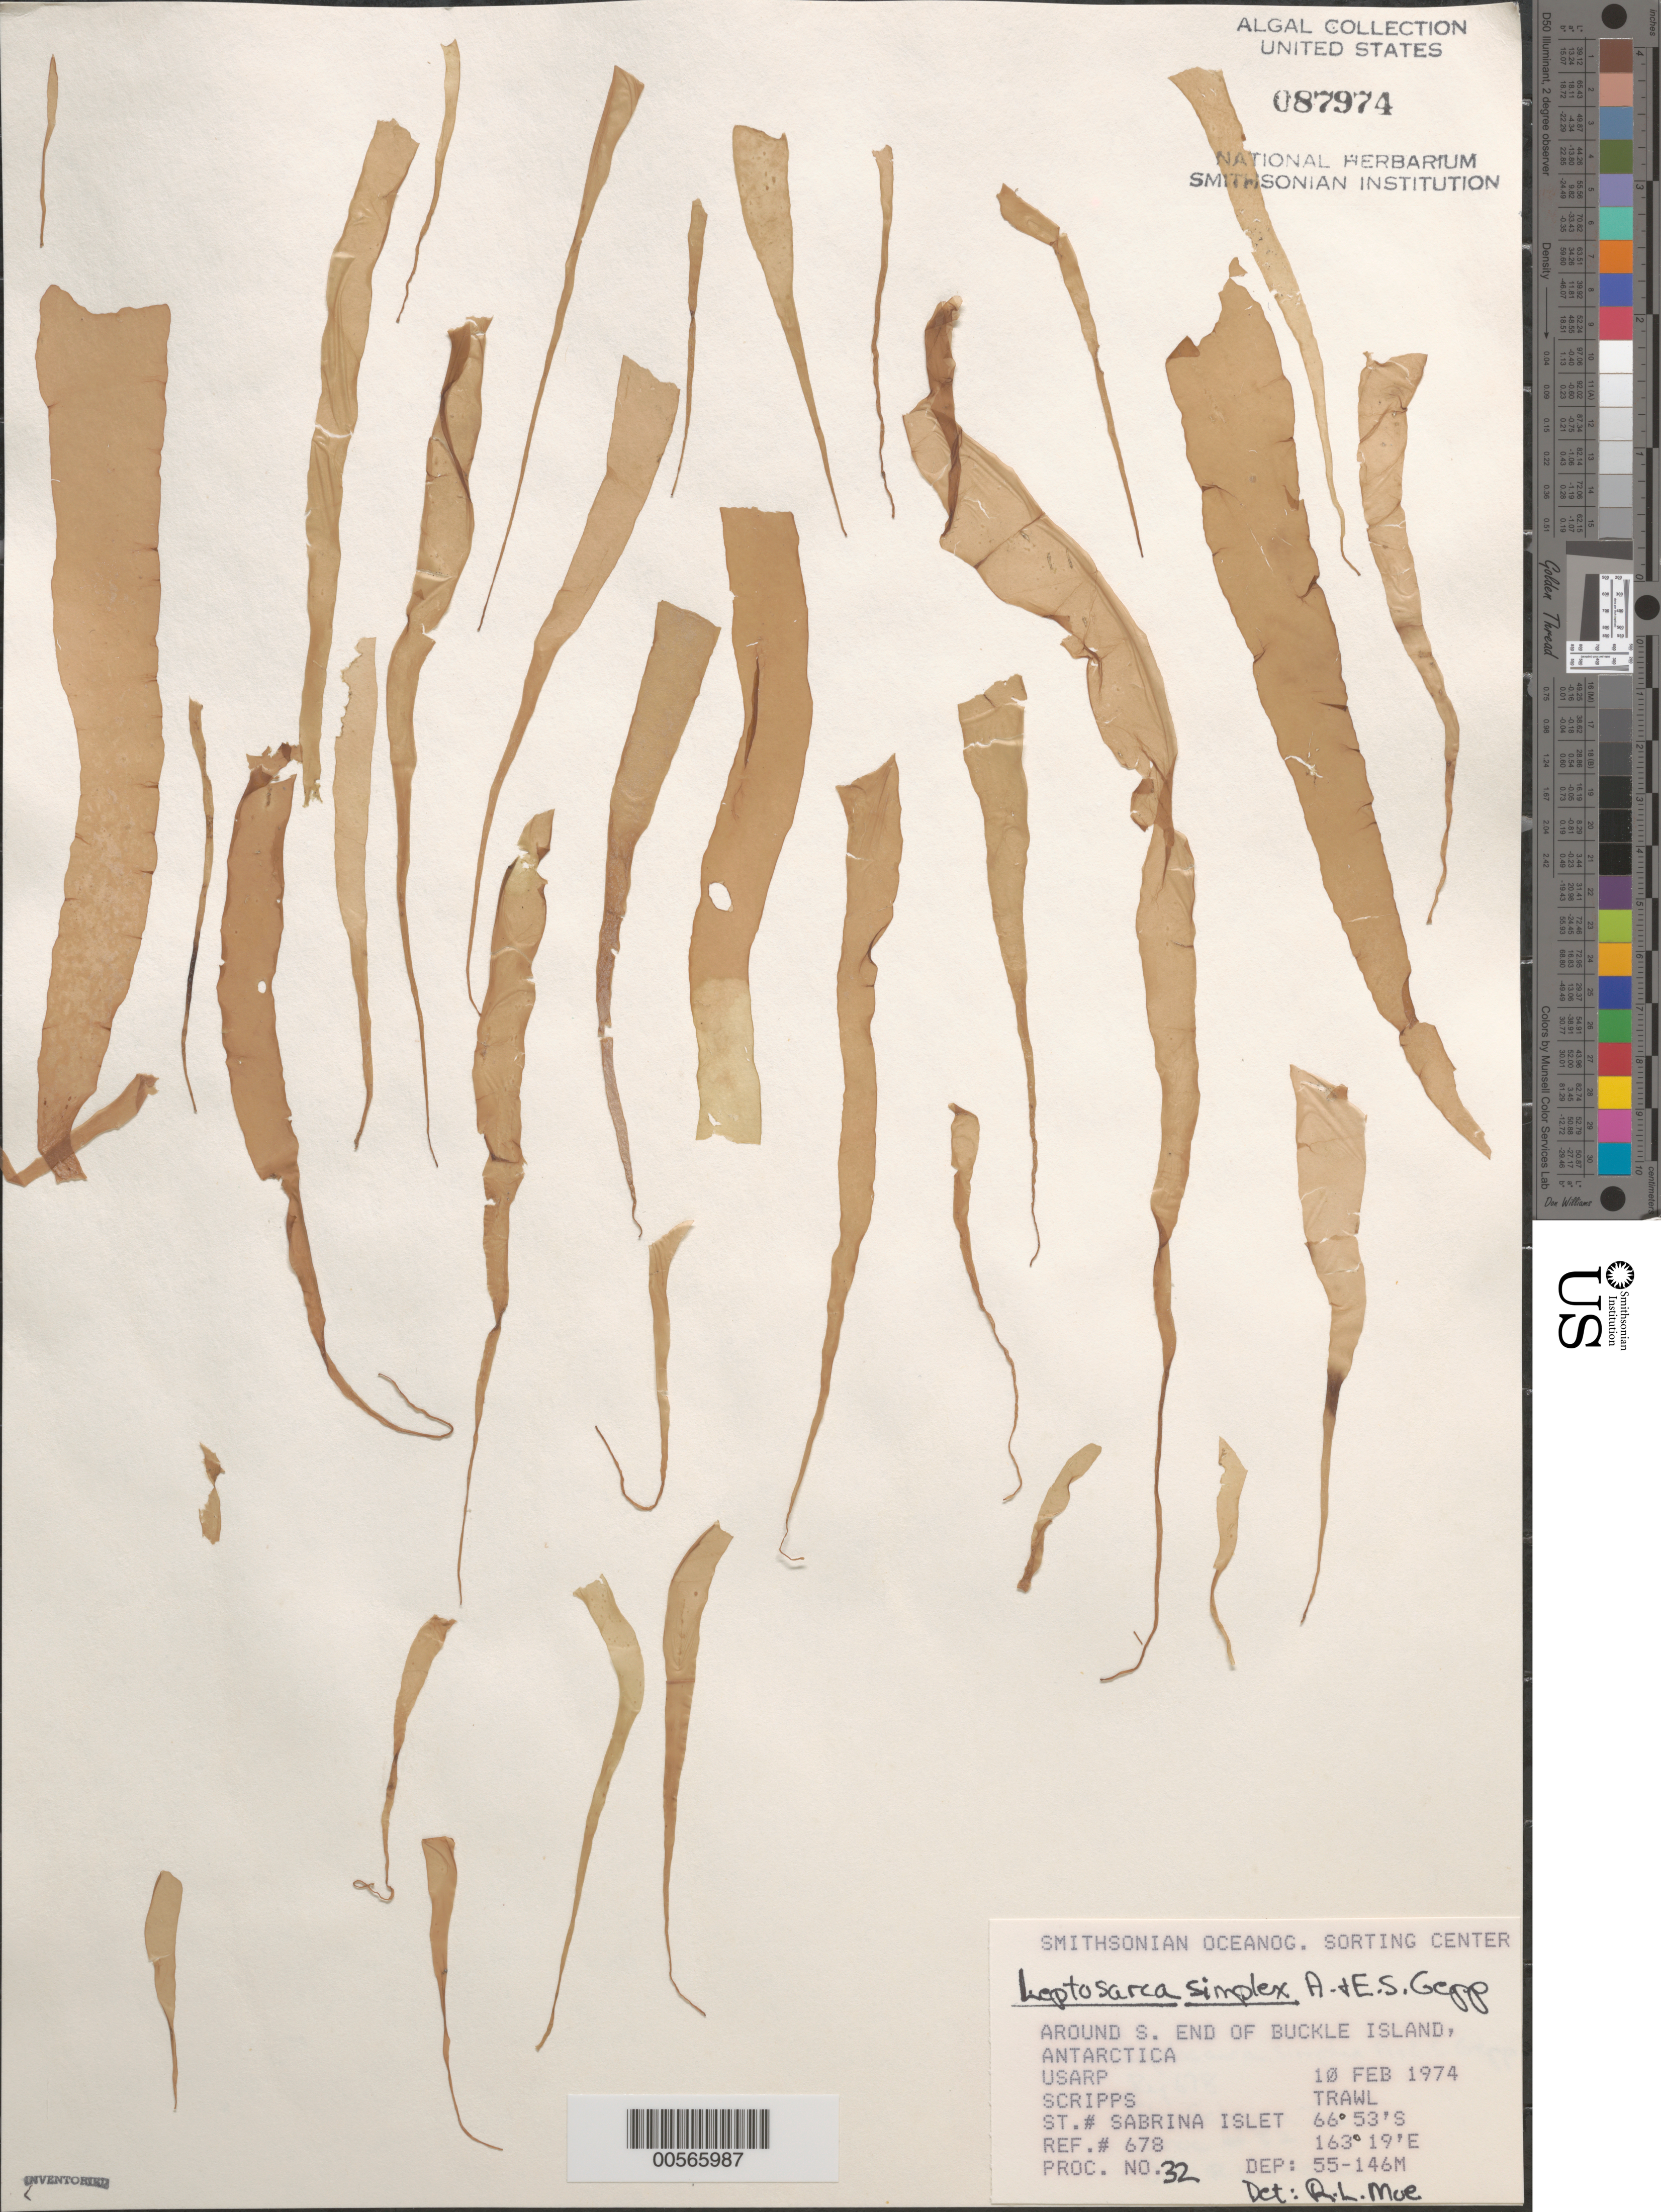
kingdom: Plantae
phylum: Rhodophyta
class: Florideophyceae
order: Palmariales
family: Palmariaceae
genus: Palmaria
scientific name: Palmaria decipiens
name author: (Reinsch) Ricker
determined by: Algae name updating Project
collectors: Scripps Institution of Oceanography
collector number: Station Sabrina Islet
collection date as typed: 10 Feb 1974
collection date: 1974-02-10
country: Antarctica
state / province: Ross Dependency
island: Buckle Island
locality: Sabrina Islet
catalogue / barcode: US 87974